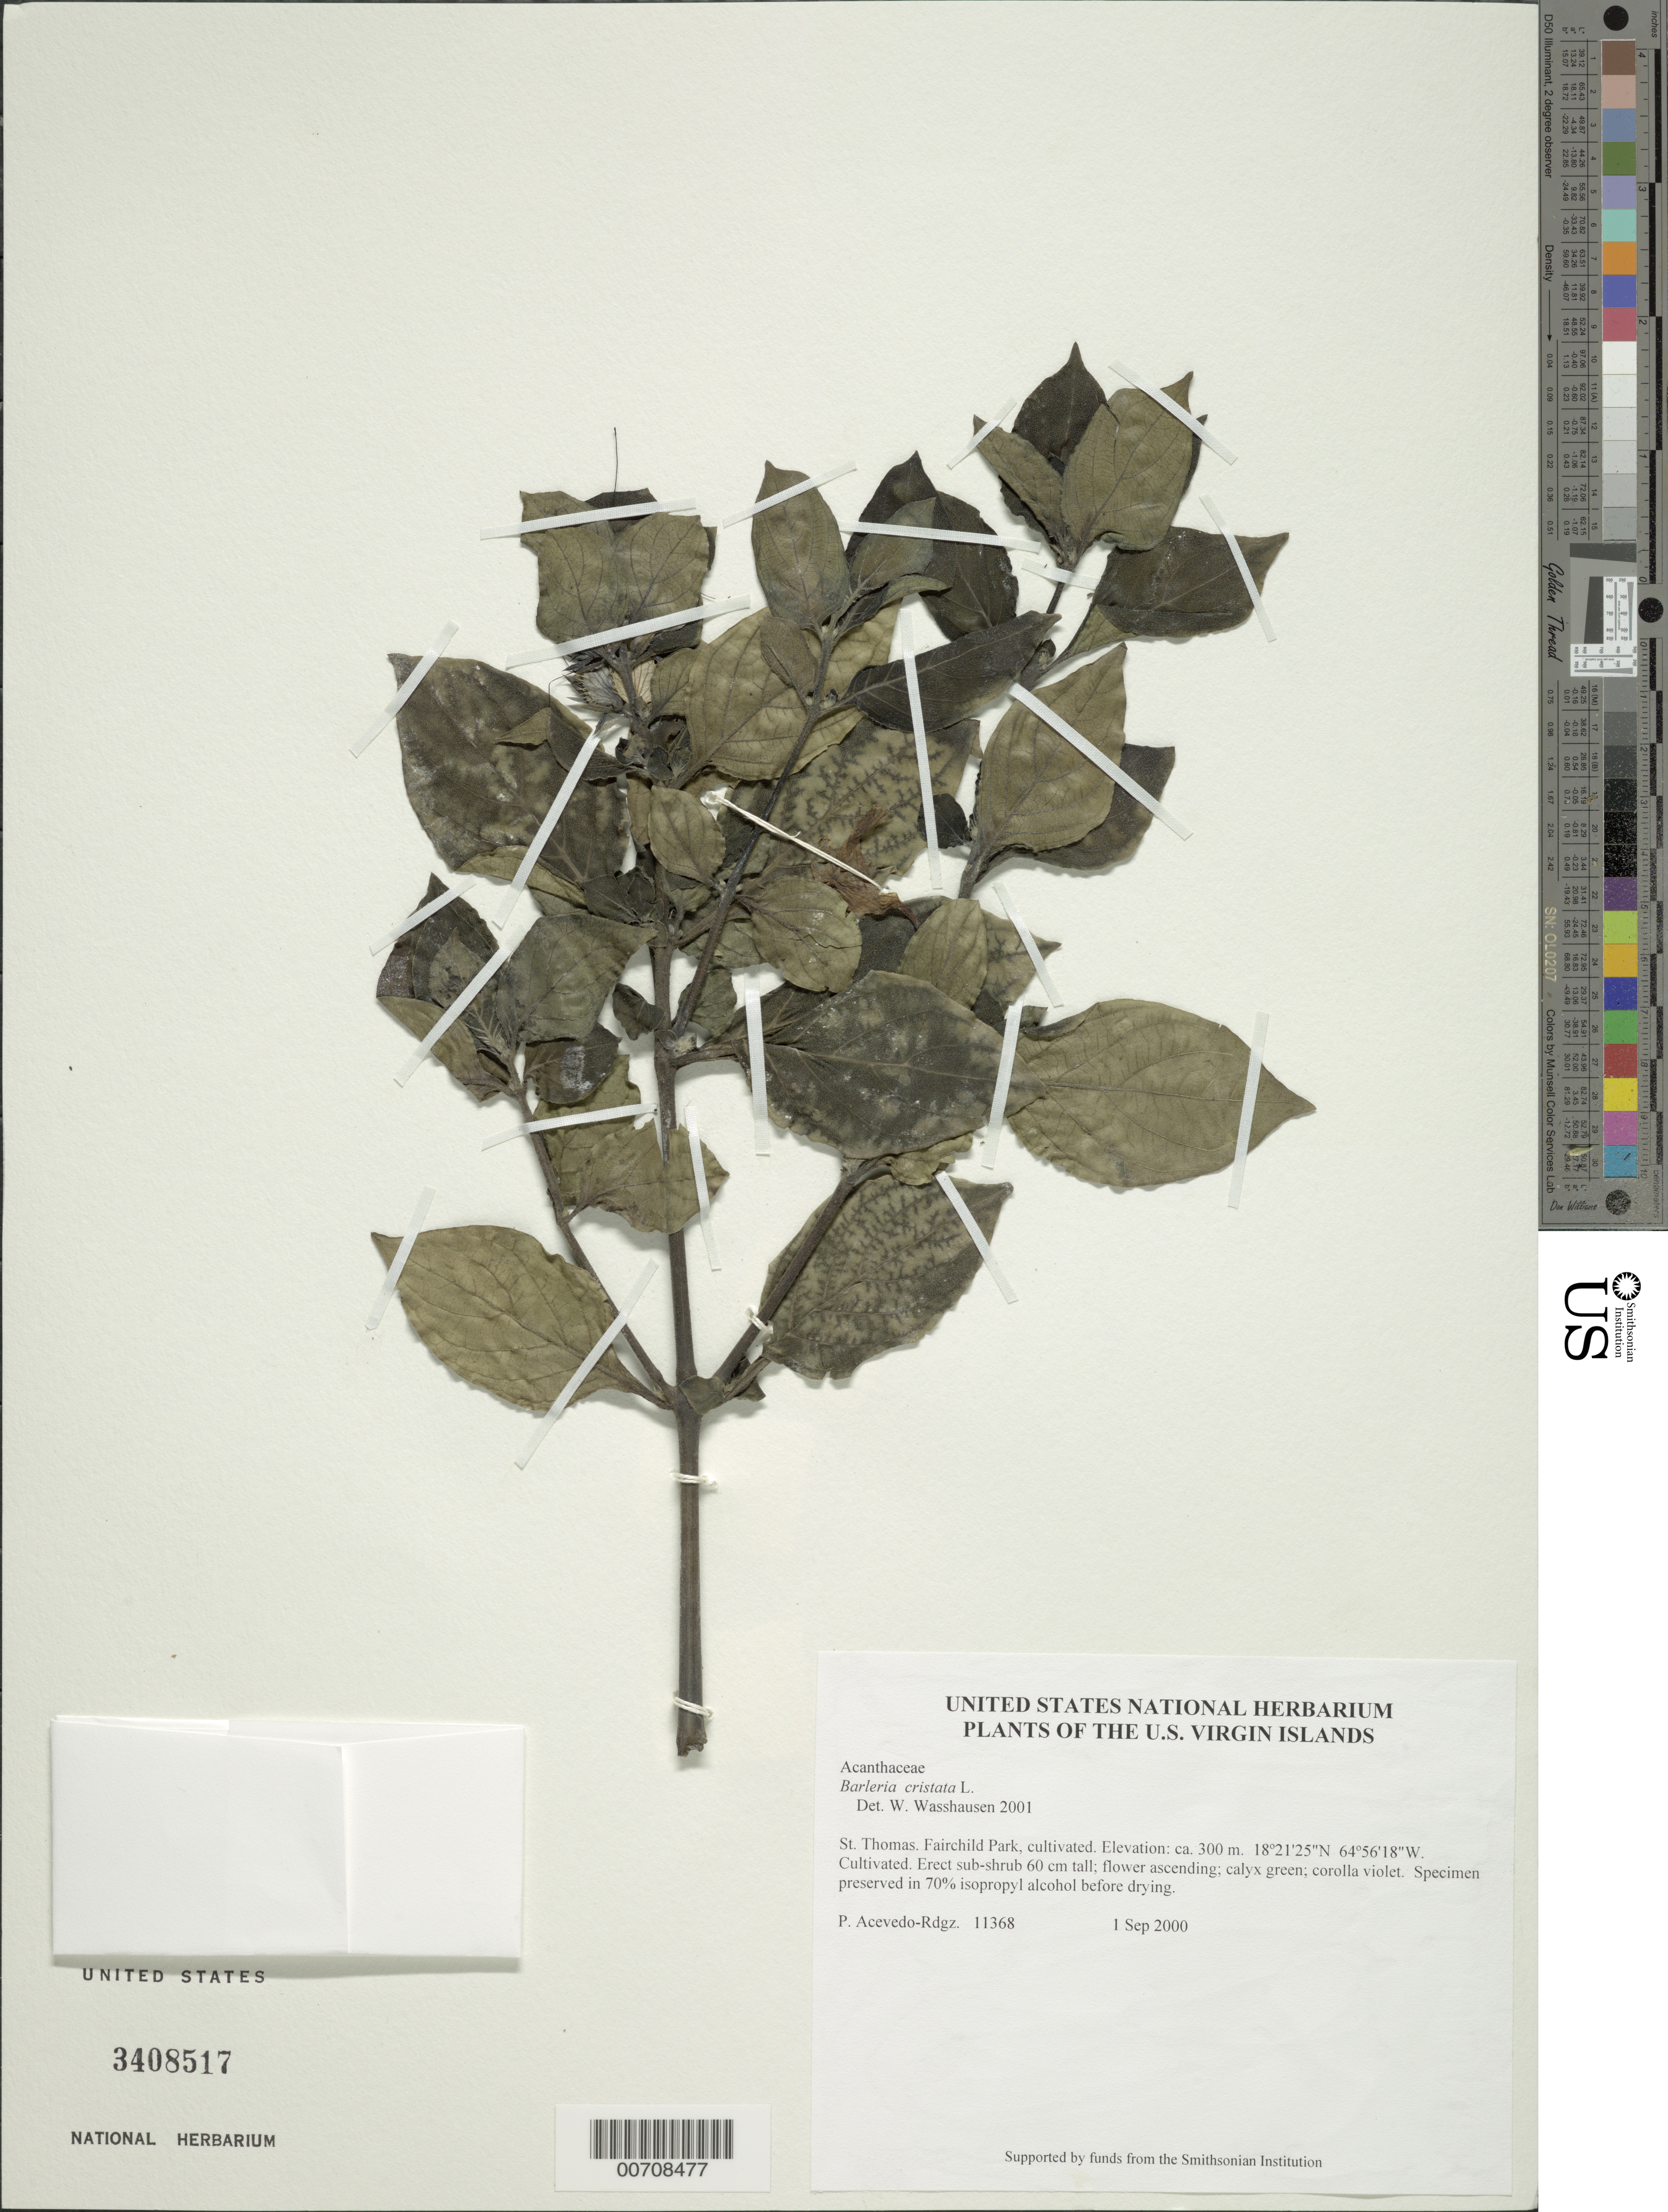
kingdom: Plantae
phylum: Tracheophyta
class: Magnoliopsida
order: Lamiales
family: Acanthaceae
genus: Barleria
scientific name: Barleria cristata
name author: L.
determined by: Wasshausen, Dieter C., (BOT), Smithsonian Institution - National Museum of Natural History (UNITED STATES)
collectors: P. Acevedo-Rodr.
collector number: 11368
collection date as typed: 01 Sep 2000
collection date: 2000-09-01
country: U.S. Virgin Islands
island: St. Thomas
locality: Fairchild Park, cultivated.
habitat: Cultivated.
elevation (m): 300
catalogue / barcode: US 3408517